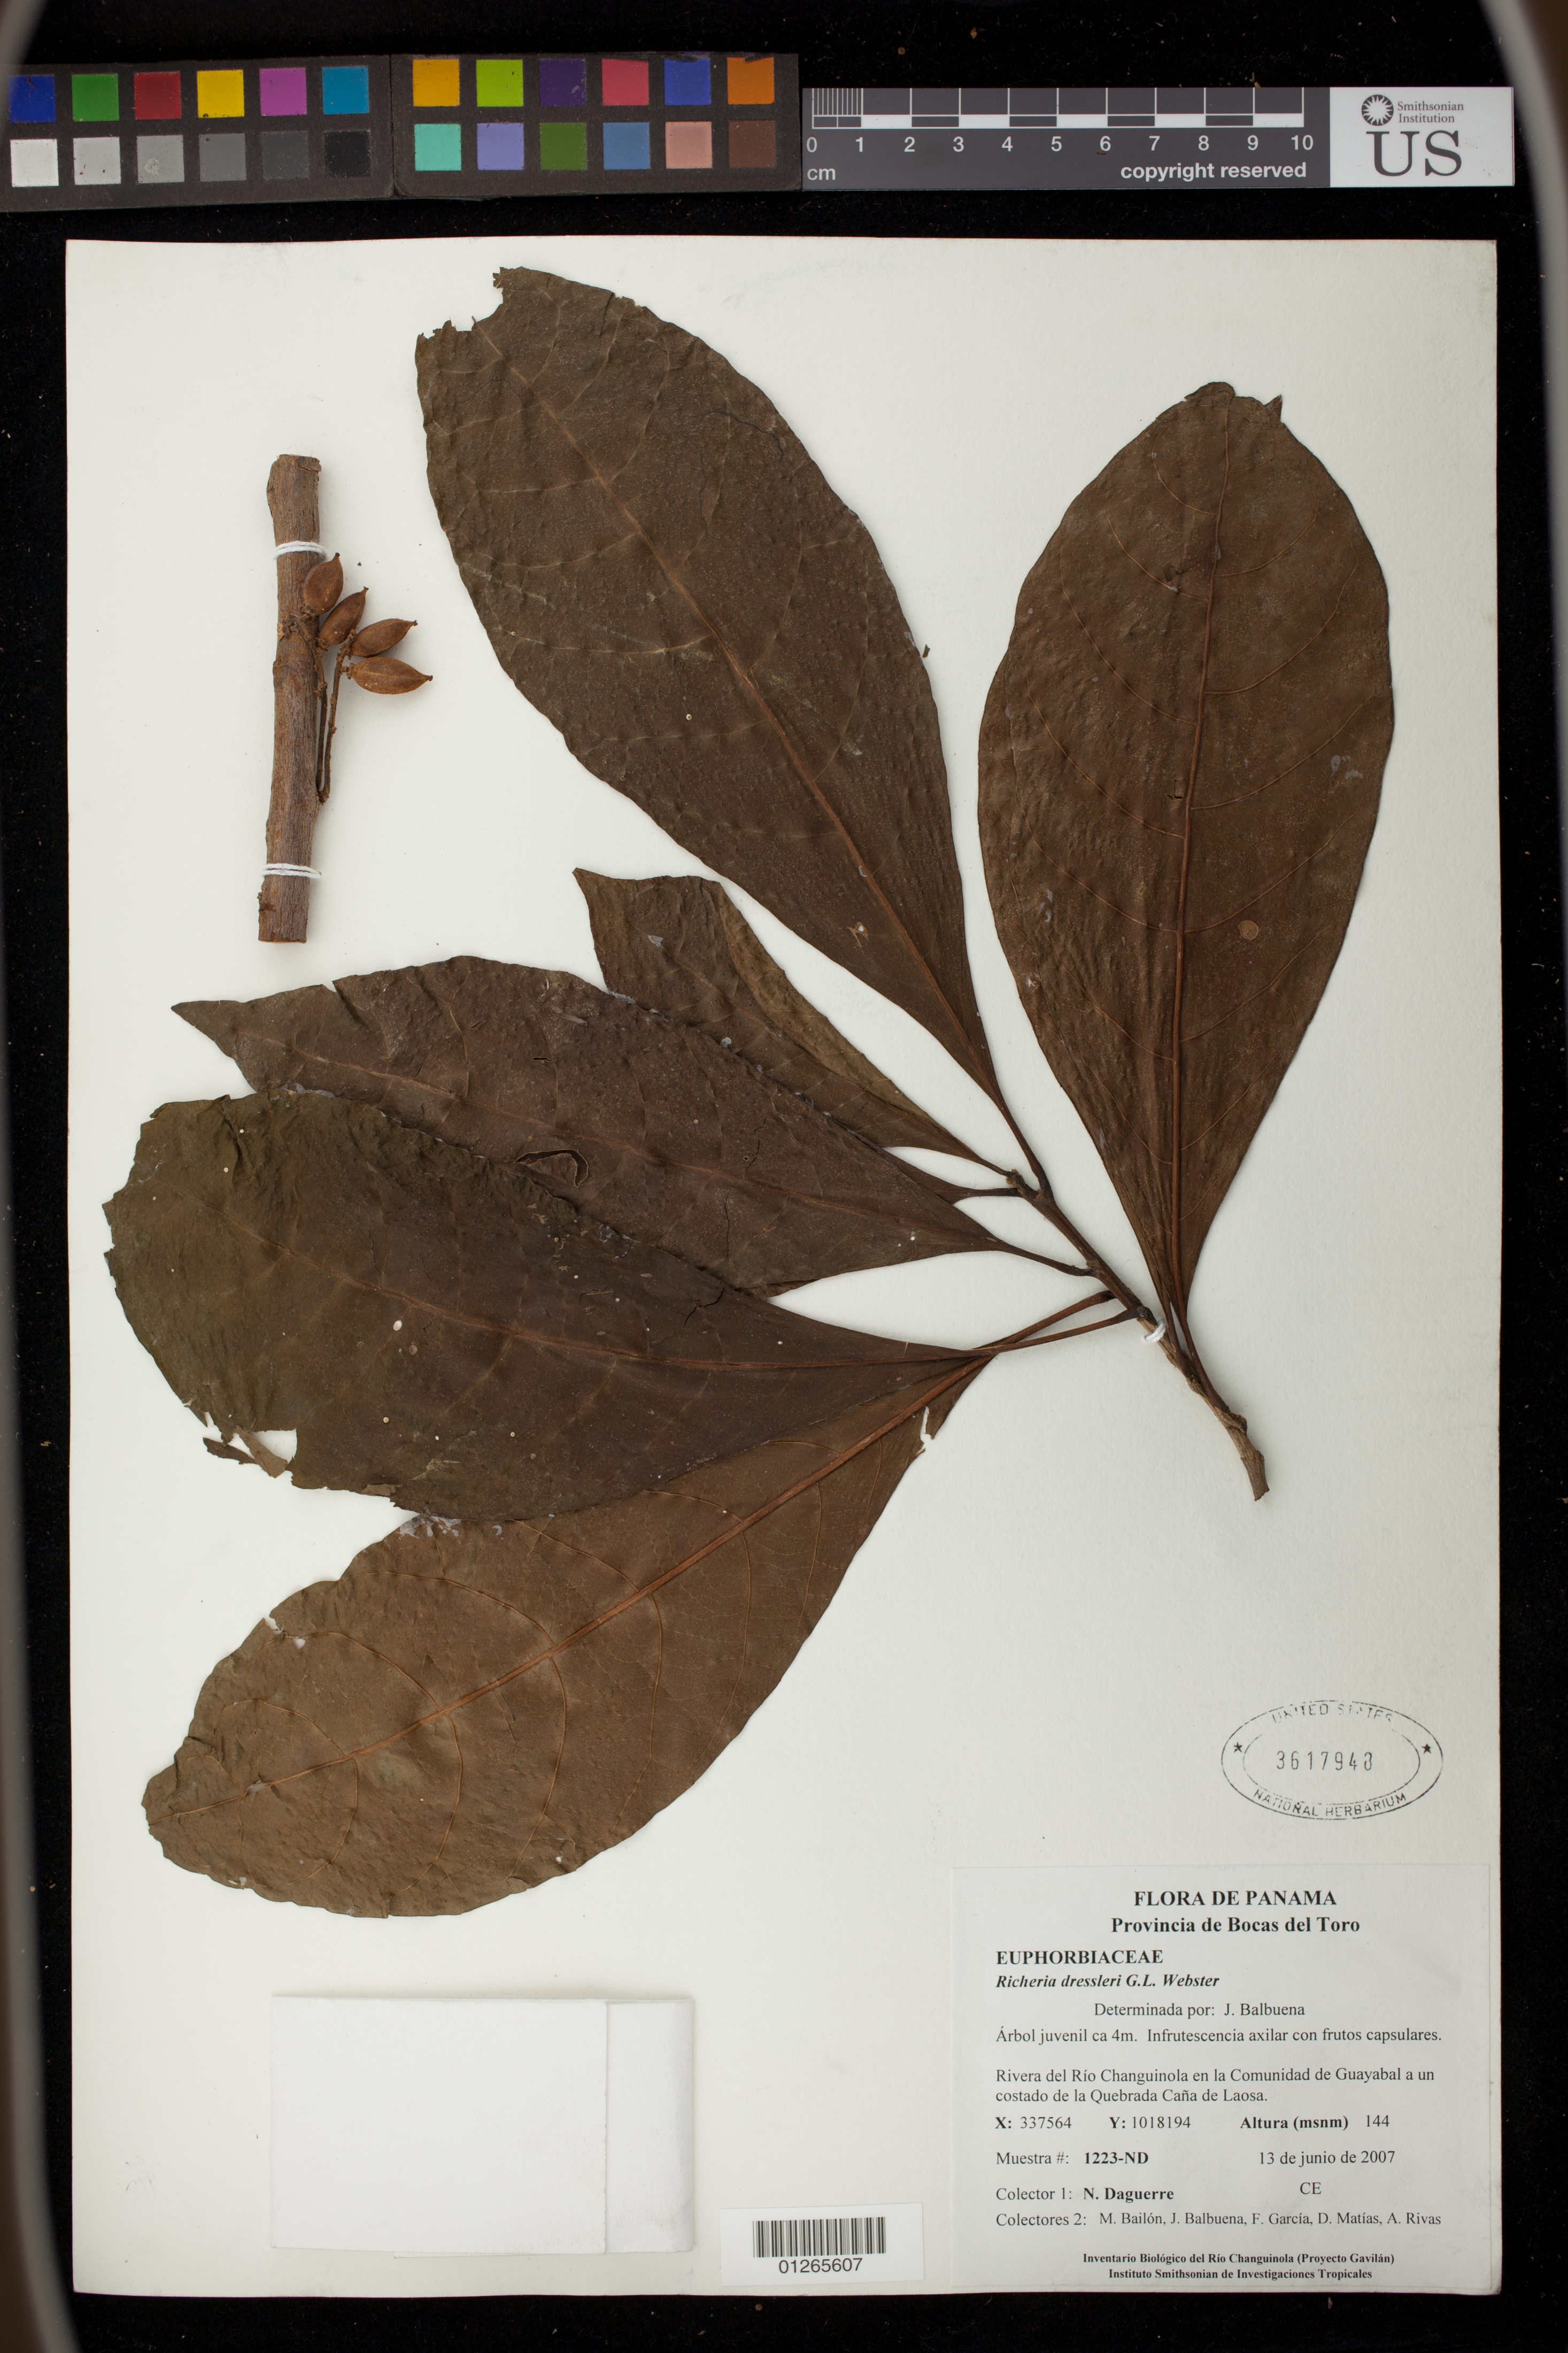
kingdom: Plantae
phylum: Tracheophyta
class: Magnoliopsida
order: Malpighiales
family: Phyllanthaceae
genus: Richeria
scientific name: Richeria dressleri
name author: G.L. Webster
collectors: N. Daguerre, M. Bailón, J. Balbuena, F. Garcia, D. Matias & A. Rivas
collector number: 1223-ND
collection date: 2007-06-13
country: Panama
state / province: Bocas del Toro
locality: Yangambi, ile Esali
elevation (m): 144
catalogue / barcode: US 3617948